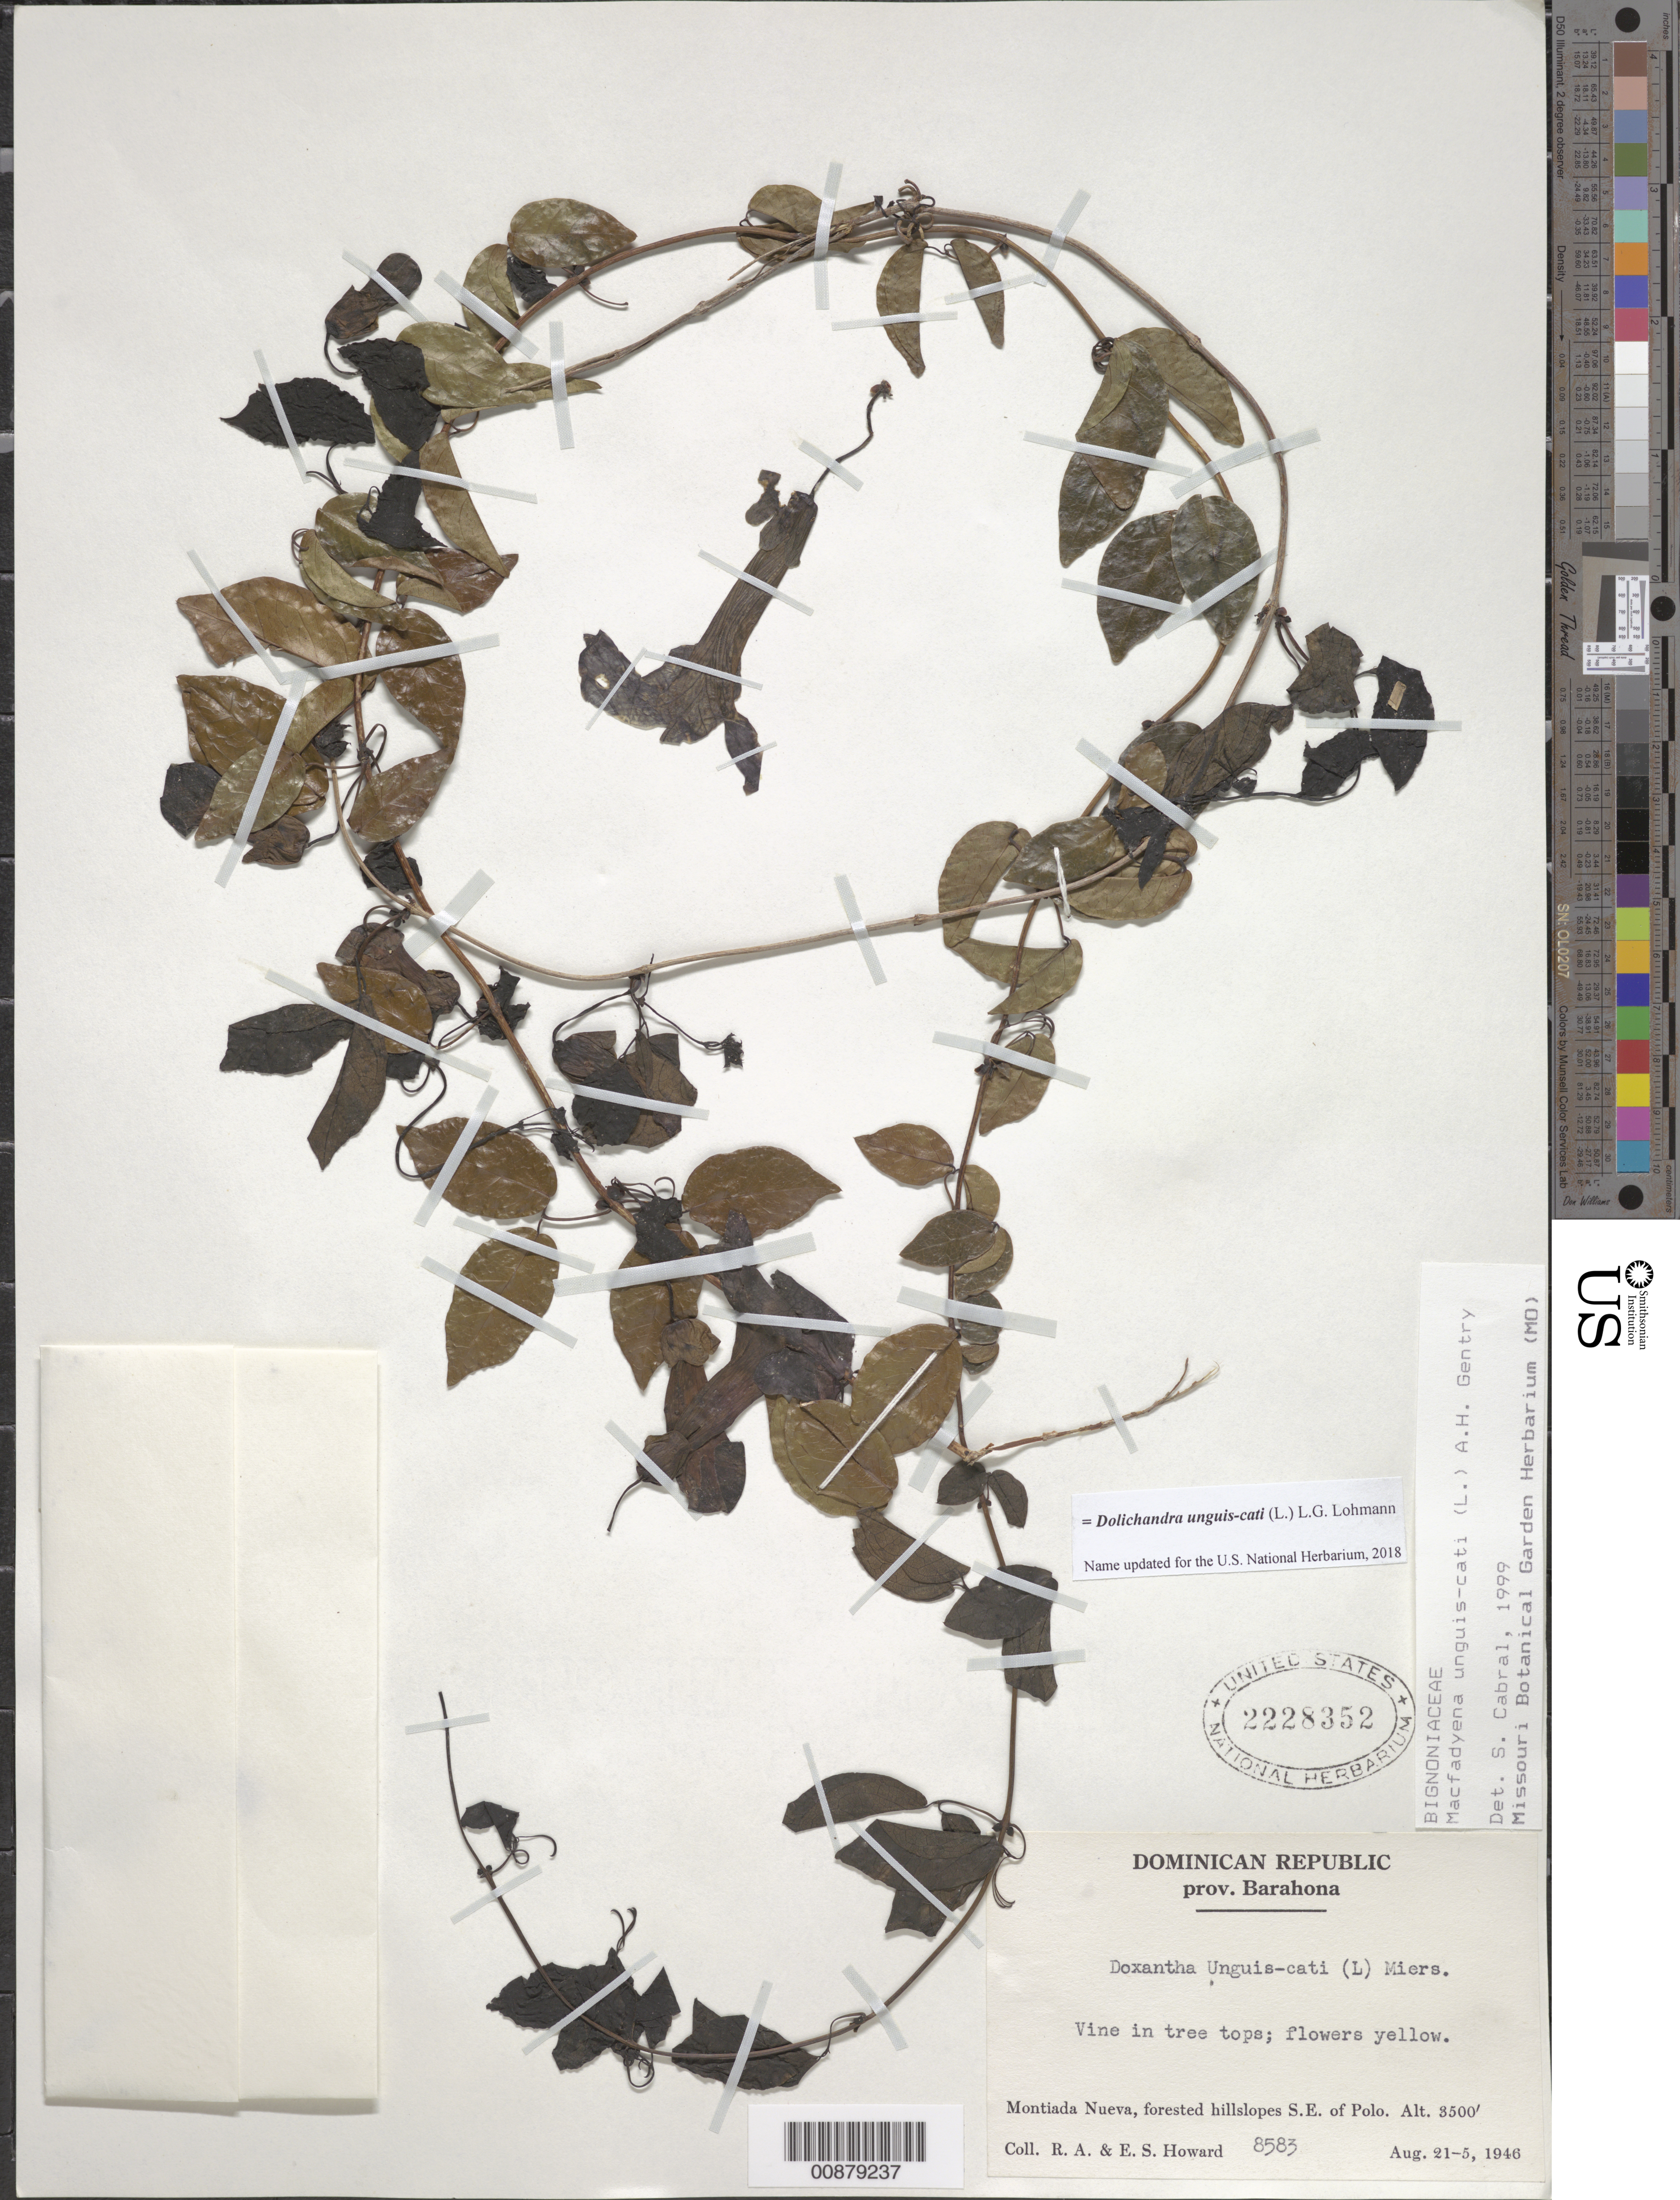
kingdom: Plantae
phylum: Tracheophyta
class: Magnoliopsida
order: Lamiales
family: Bignoniaceae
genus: Dolichandra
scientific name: Dolichandra unguis-cati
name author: (L.) L.G. Lohmann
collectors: R. A. Howard & E. S. Howard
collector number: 8583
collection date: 1946-08-05/1946-08-21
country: Dominican Republic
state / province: Barahona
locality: Montiada Nueva, forested hillslopes S.E. of Polo.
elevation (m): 1067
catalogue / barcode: US 2228352